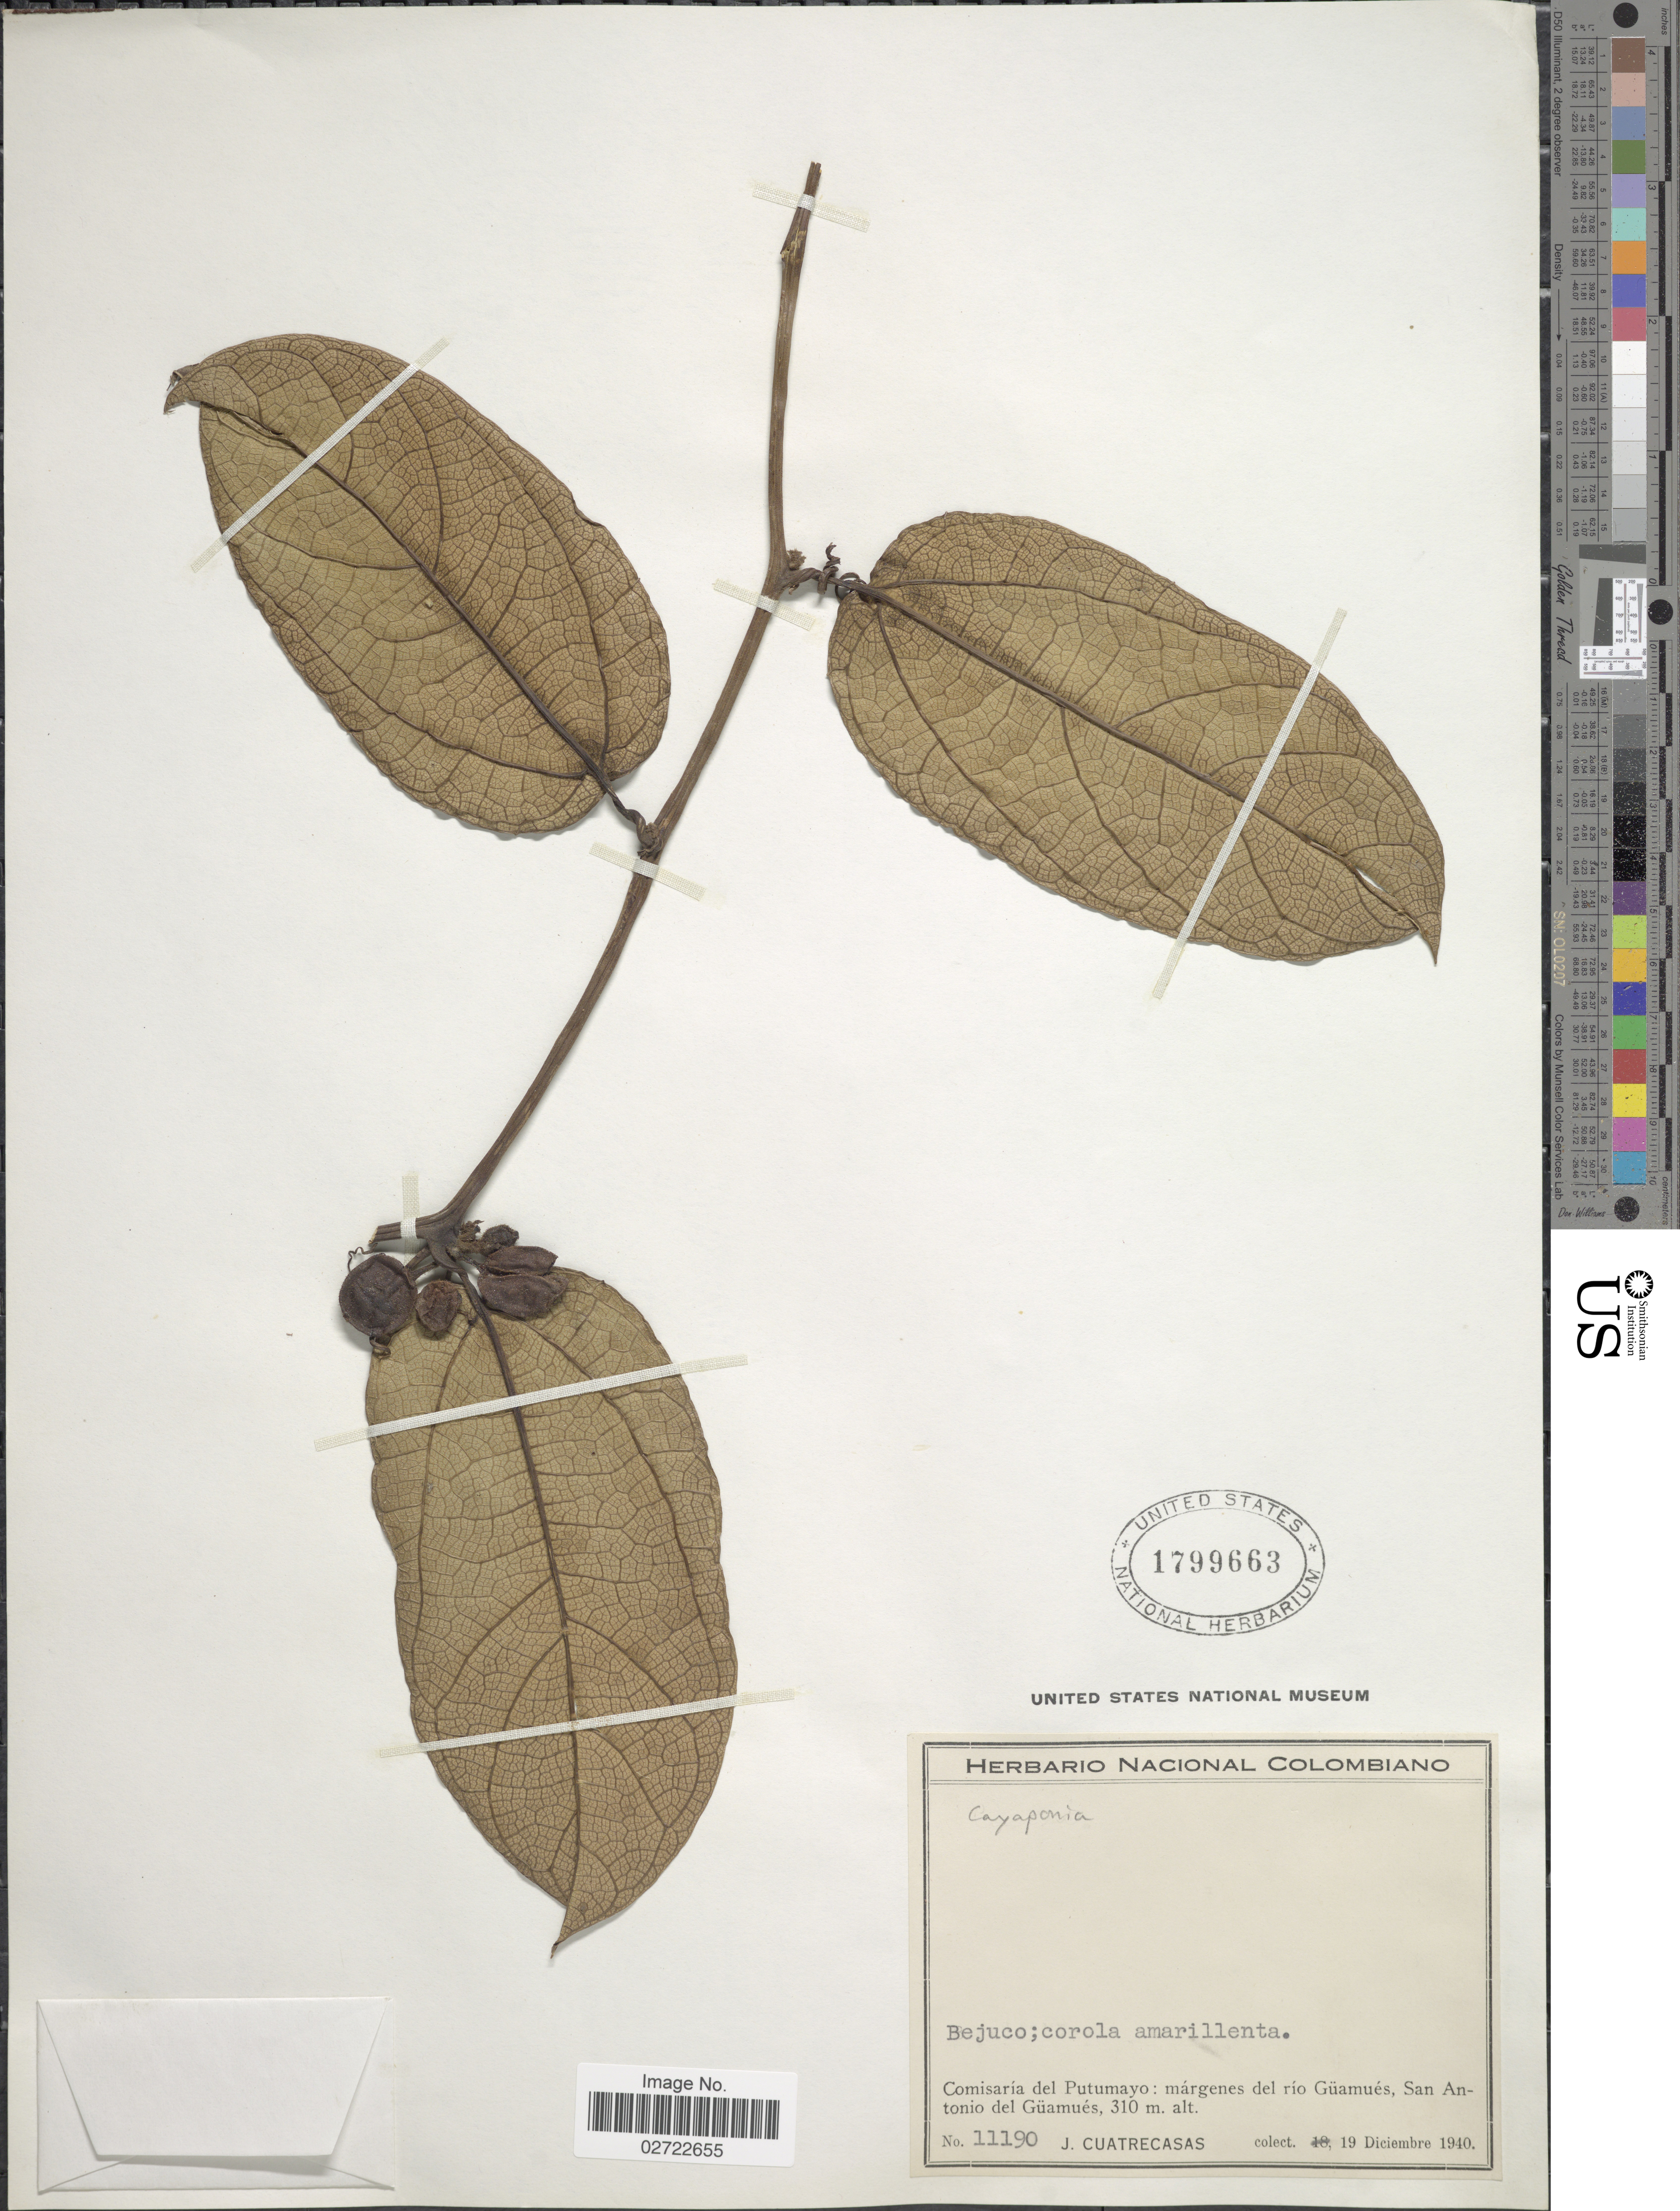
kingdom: Plantae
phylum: Tracheophyta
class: Magnoliopsida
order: Cucurbitales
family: Cucurbitaceae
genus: Cayaponia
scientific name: Cayaponia oppositifolia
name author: Harms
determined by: Nee, Michael H.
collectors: J. Cuatrecasas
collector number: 11190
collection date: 1940-12-19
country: Colombia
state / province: Putumayo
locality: Comisaria del Putumayo: margenes del rio Guamues, San Antonio del Guamues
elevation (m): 310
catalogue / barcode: US 1799663